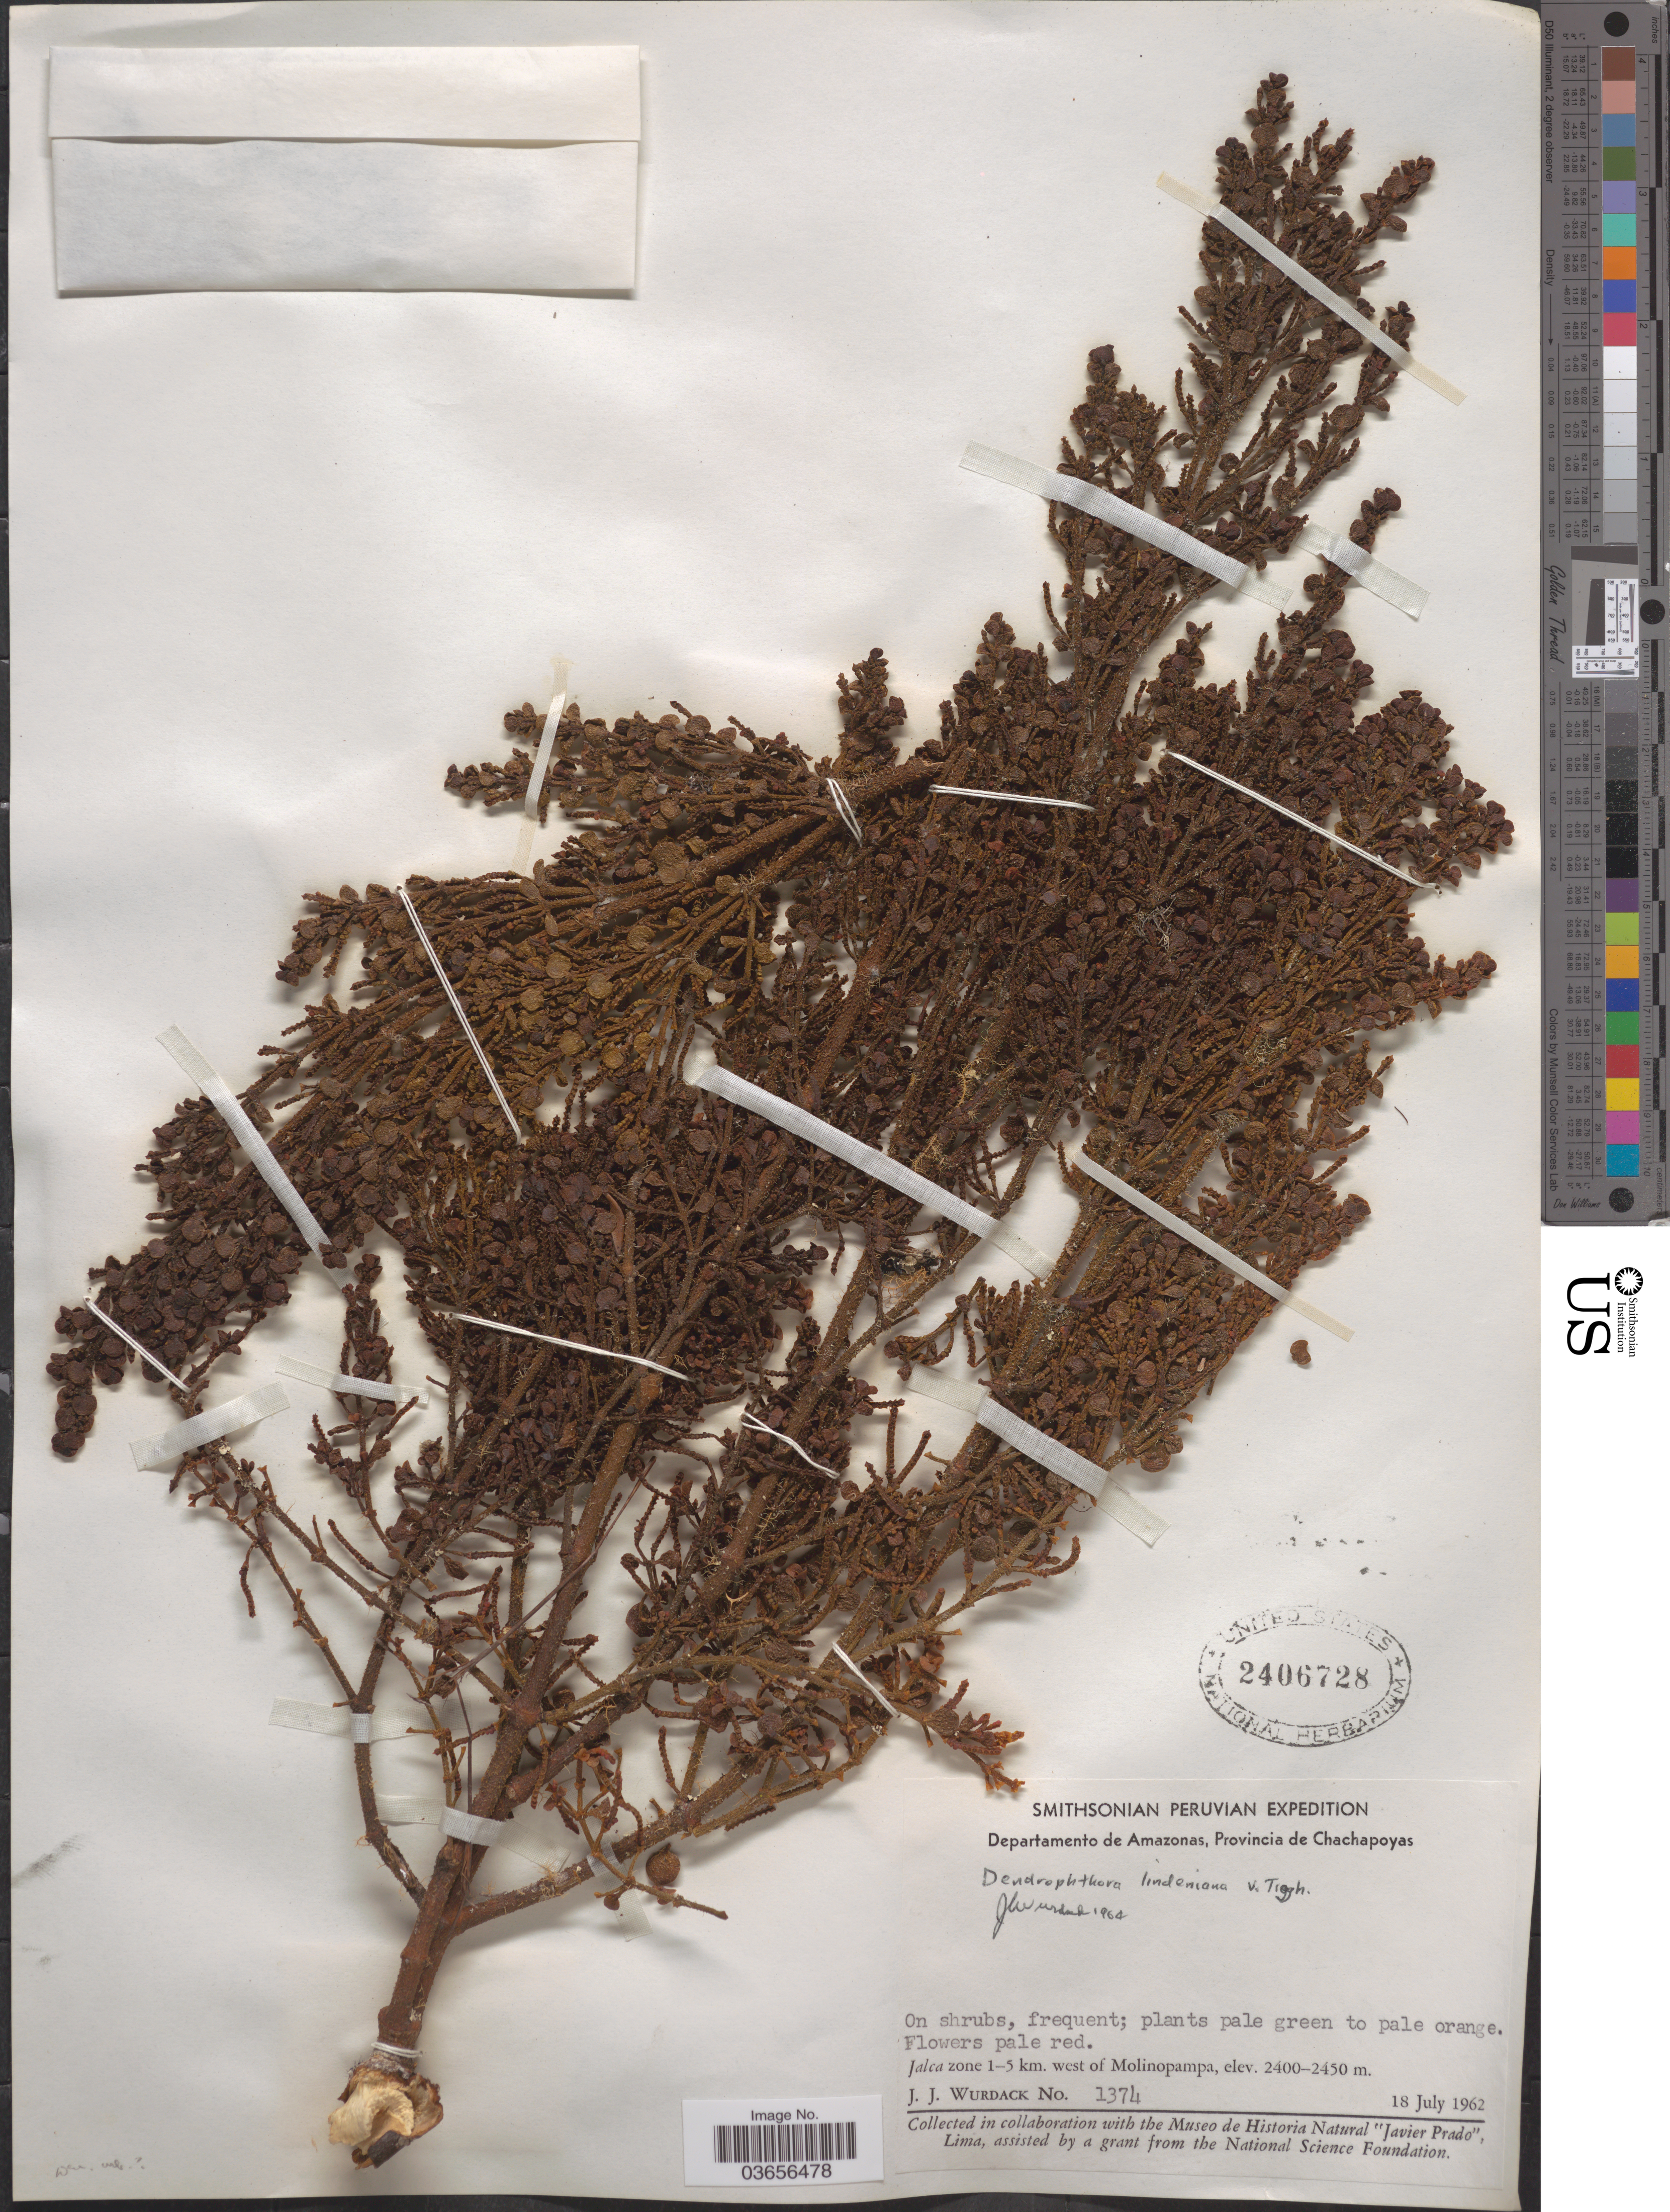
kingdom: Plantae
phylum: Tracheophyta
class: Magnoliopsida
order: Santalales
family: Viscaceae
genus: Dendrophthora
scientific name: Dendrophthora lindeniana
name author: Tiegh.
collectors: J. J. Wurdack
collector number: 1374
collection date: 1962-07-18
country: Peru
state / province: Amazonas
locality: Departamento Amazonas, Provincia de Chachapoyas. Jalca zone 1-5 km. west of Molinopampa.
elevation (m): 2400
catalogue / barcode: US 2406728